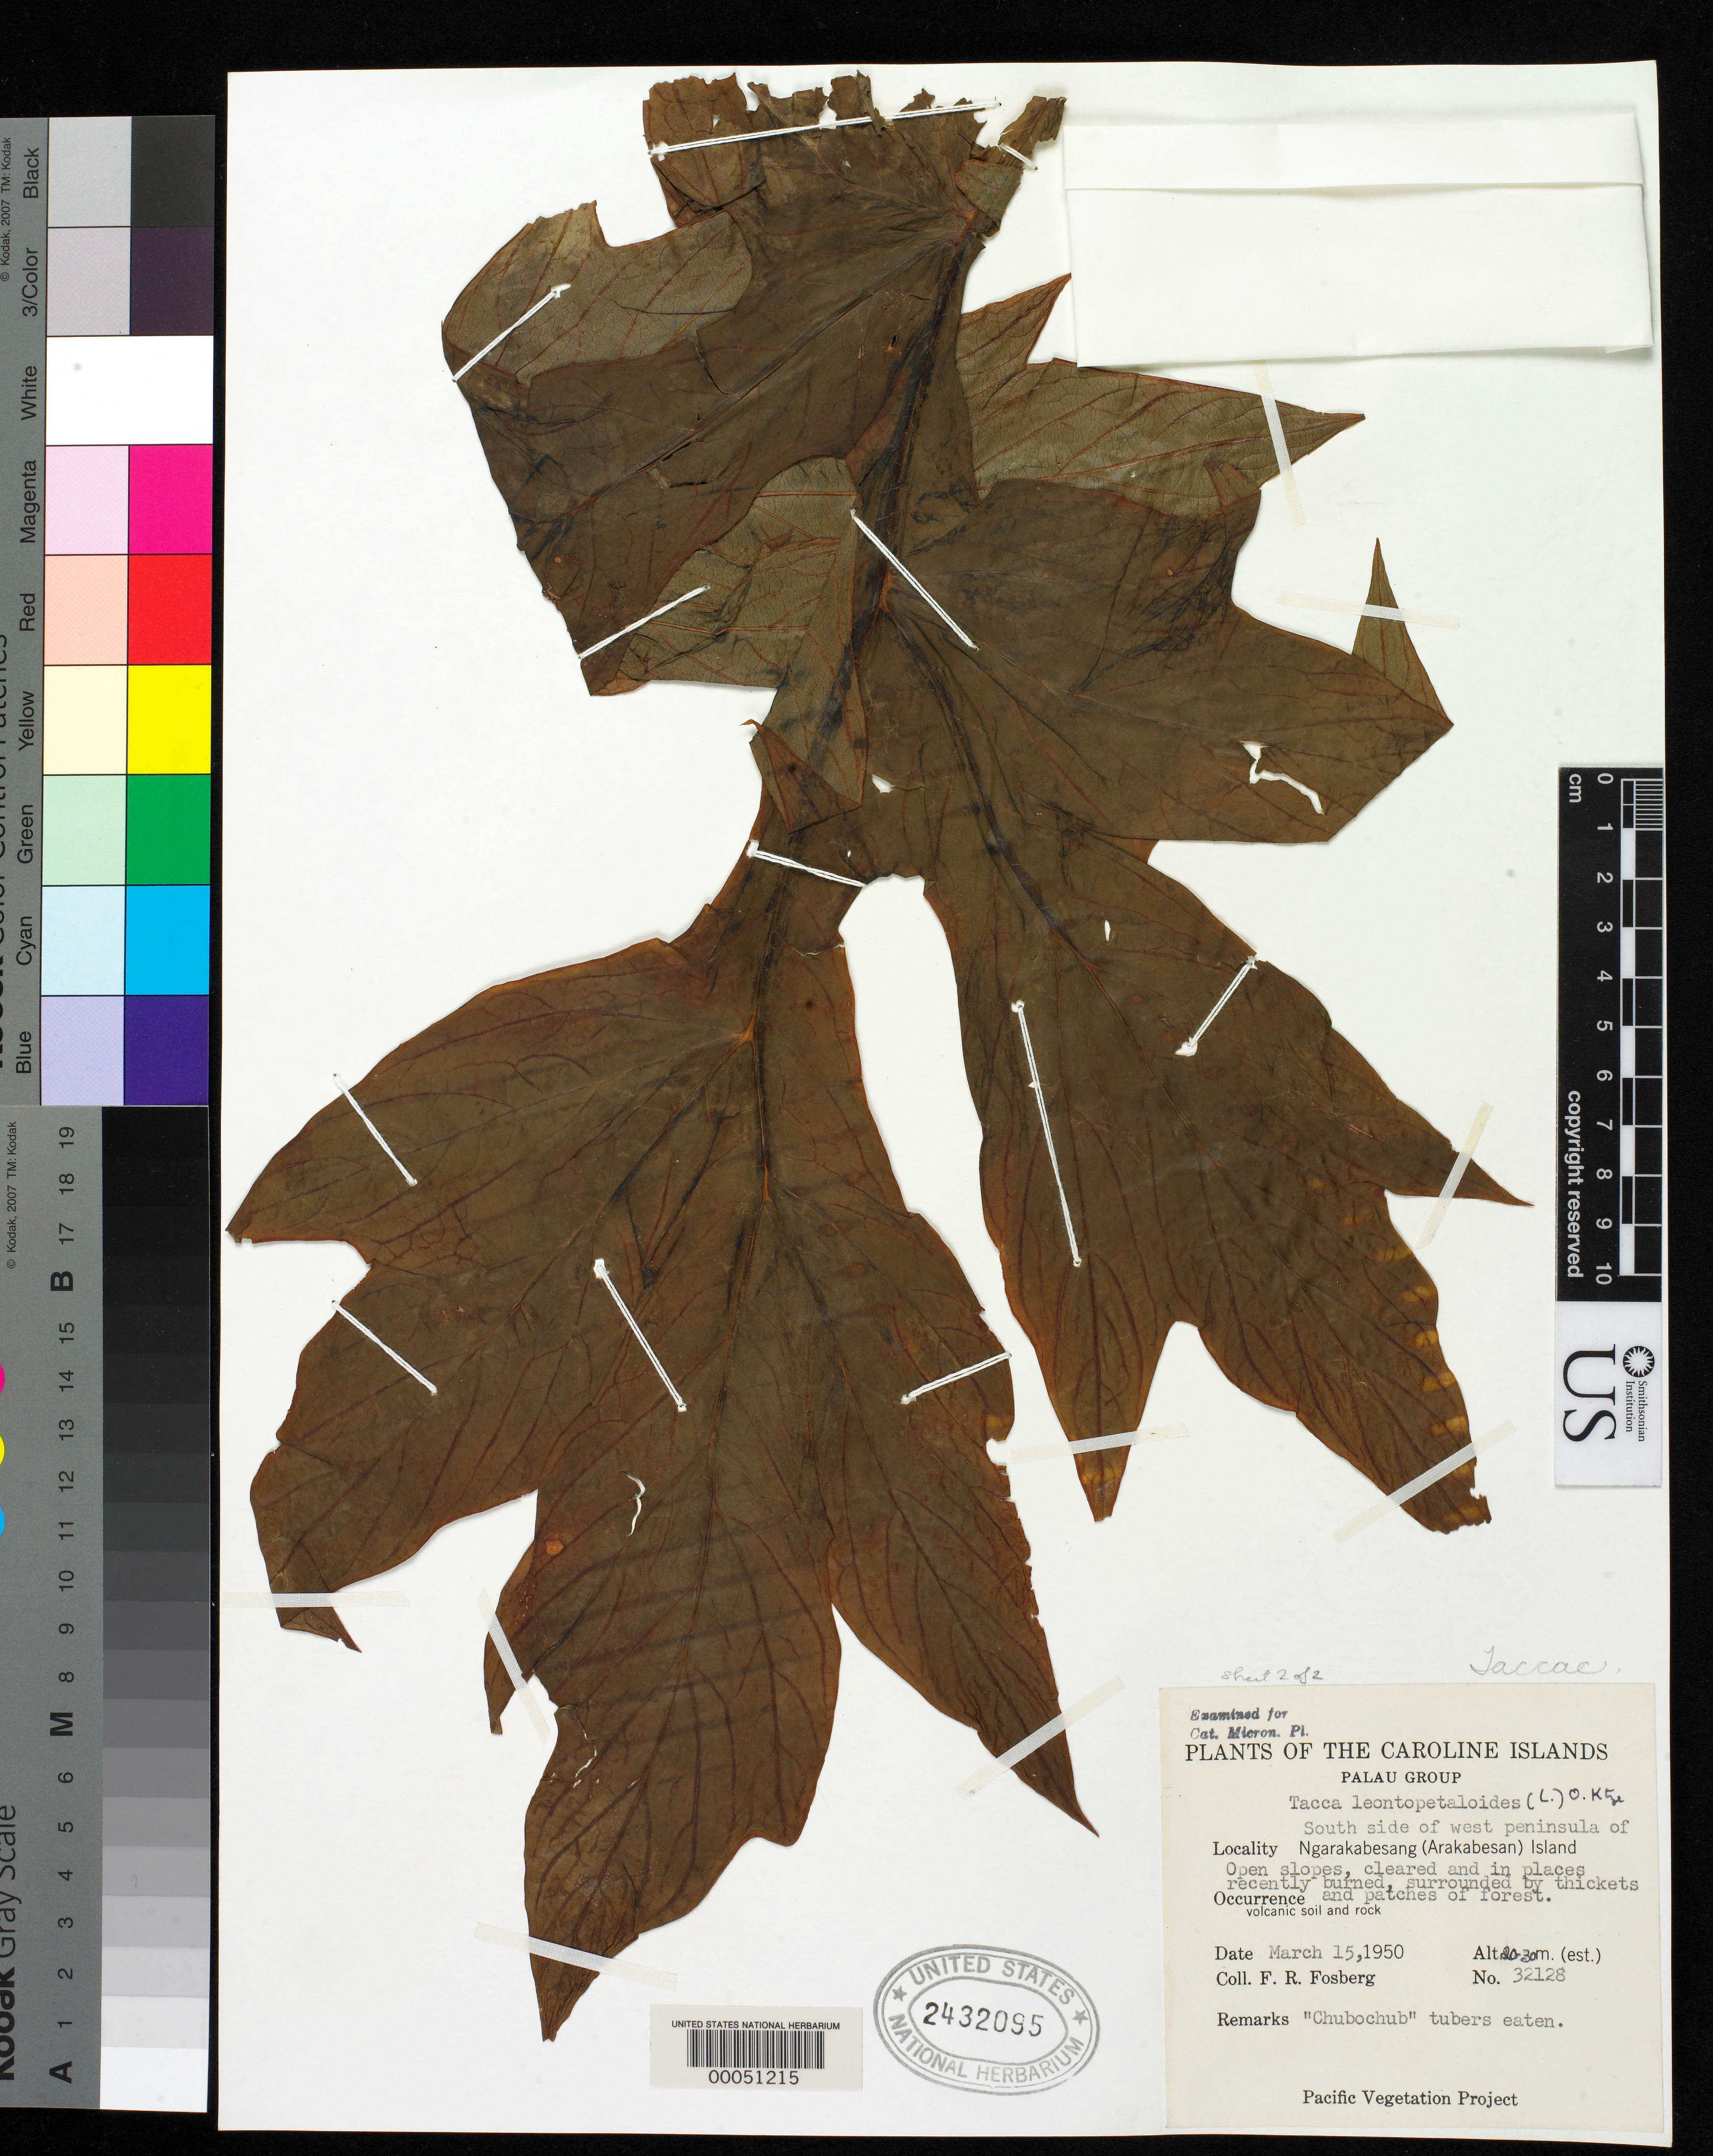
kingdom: Plantae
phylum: Tracheophyta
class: Liliopsida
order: Dioscoreales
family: Dioscoreaceae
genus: Tacca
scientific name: Tacca leontopetaloides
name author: (L.) Kuntze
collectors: F. R. Fosberg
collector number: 32128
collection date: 1950-03-15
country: Palau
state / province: Koror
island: Ngerekebesang [Arakabesan]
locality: South side of west penninsula of Ngarakebesang (Arakabesan) Island, Palau group, Caroline Islands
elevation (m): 20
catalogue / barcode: US 2432095